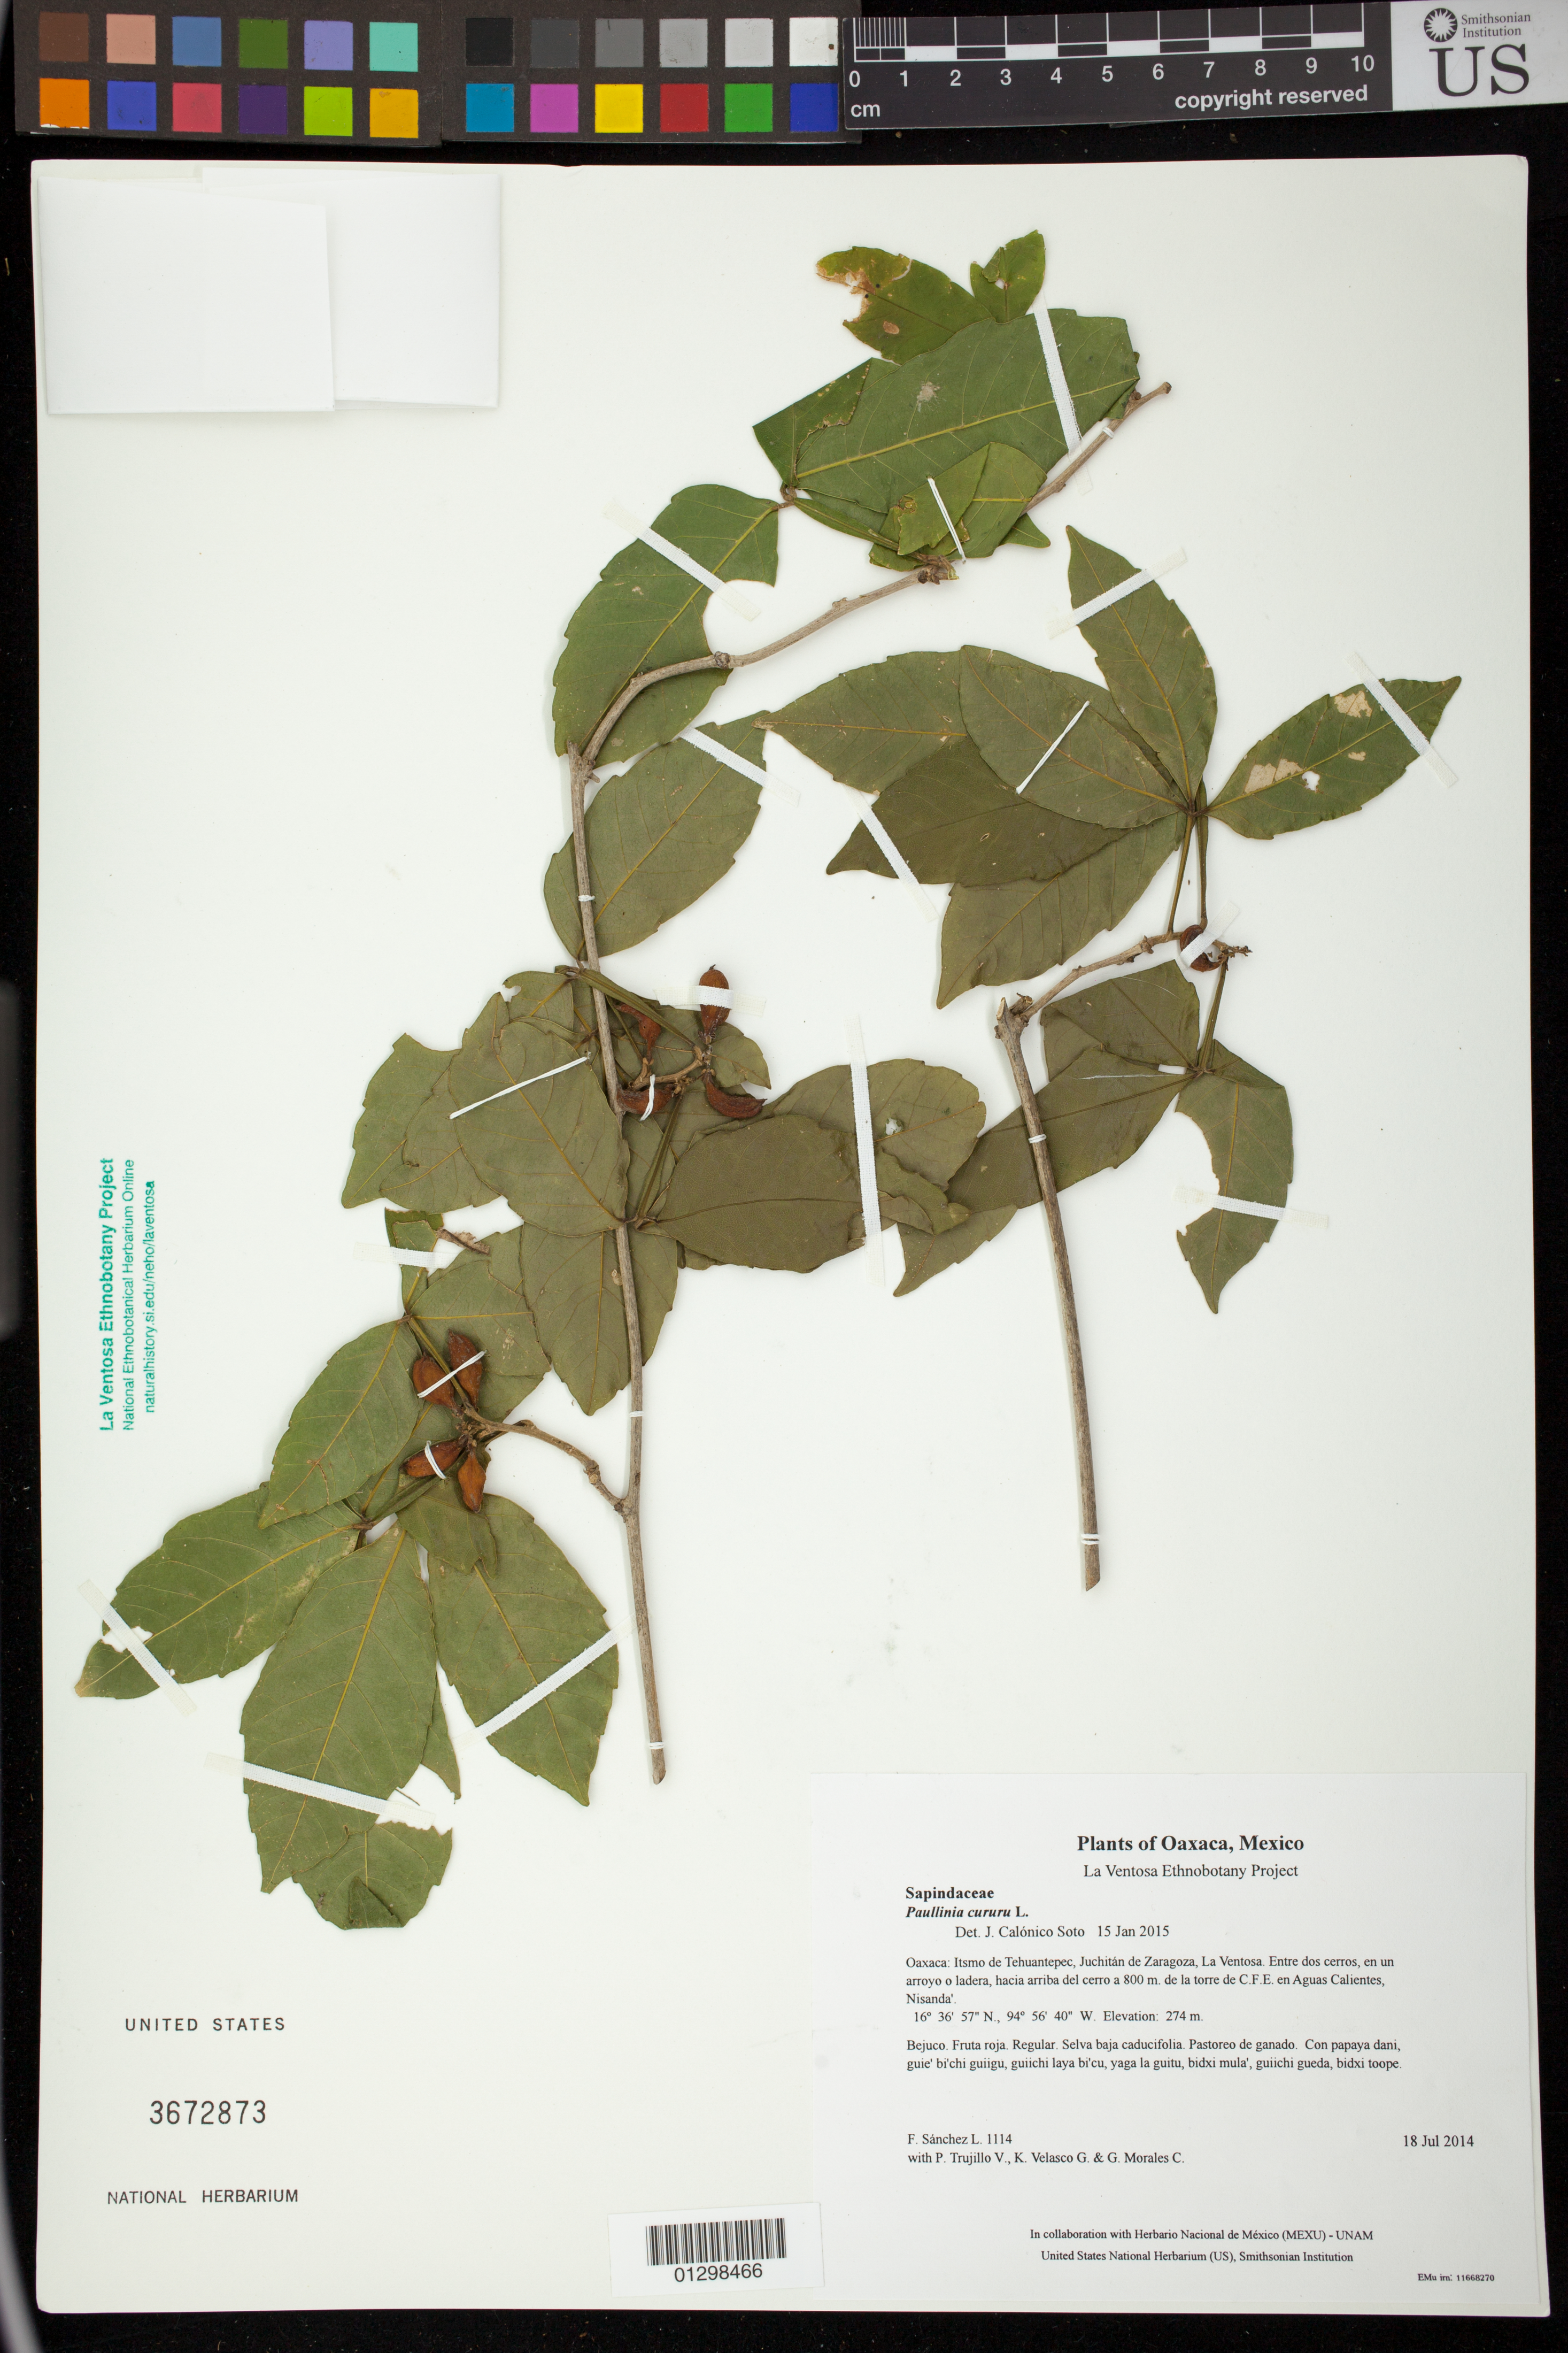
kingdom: Plantae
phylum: Tracheophyta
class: Magnoliopsida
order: Sapindales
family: Sapindaceae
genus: Paullinia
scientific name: Paullinia cururu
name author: L.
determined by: Acevedo-Rodríguez, P., (BOT), Smithsonian Institution - National Museum of Natural History (UNITED STATES)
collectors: F. Sánchez L., P. Trujillo V., K. Velasco G. & G. Morales C.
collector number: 1114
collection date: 2014-07-18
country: Mexico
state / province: Oaxaca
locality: Itsmo de Tehuantepec, Juchitán de Zaragoza, La Ventosa. Entre dos cerros, en un arroyo o ladera, hacia arriba del cerro a 800 m. de la torre de C.F.E. en Aguas Calientes, Nisanda'.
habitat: Selva baja caducifolia. Pastoreo de ganado.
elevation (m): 274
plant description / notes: JEBOT, MEXU, SERO, US; Luba'. Cuaananaxhi naxiña'. Nuu.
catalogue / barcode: US 3672873